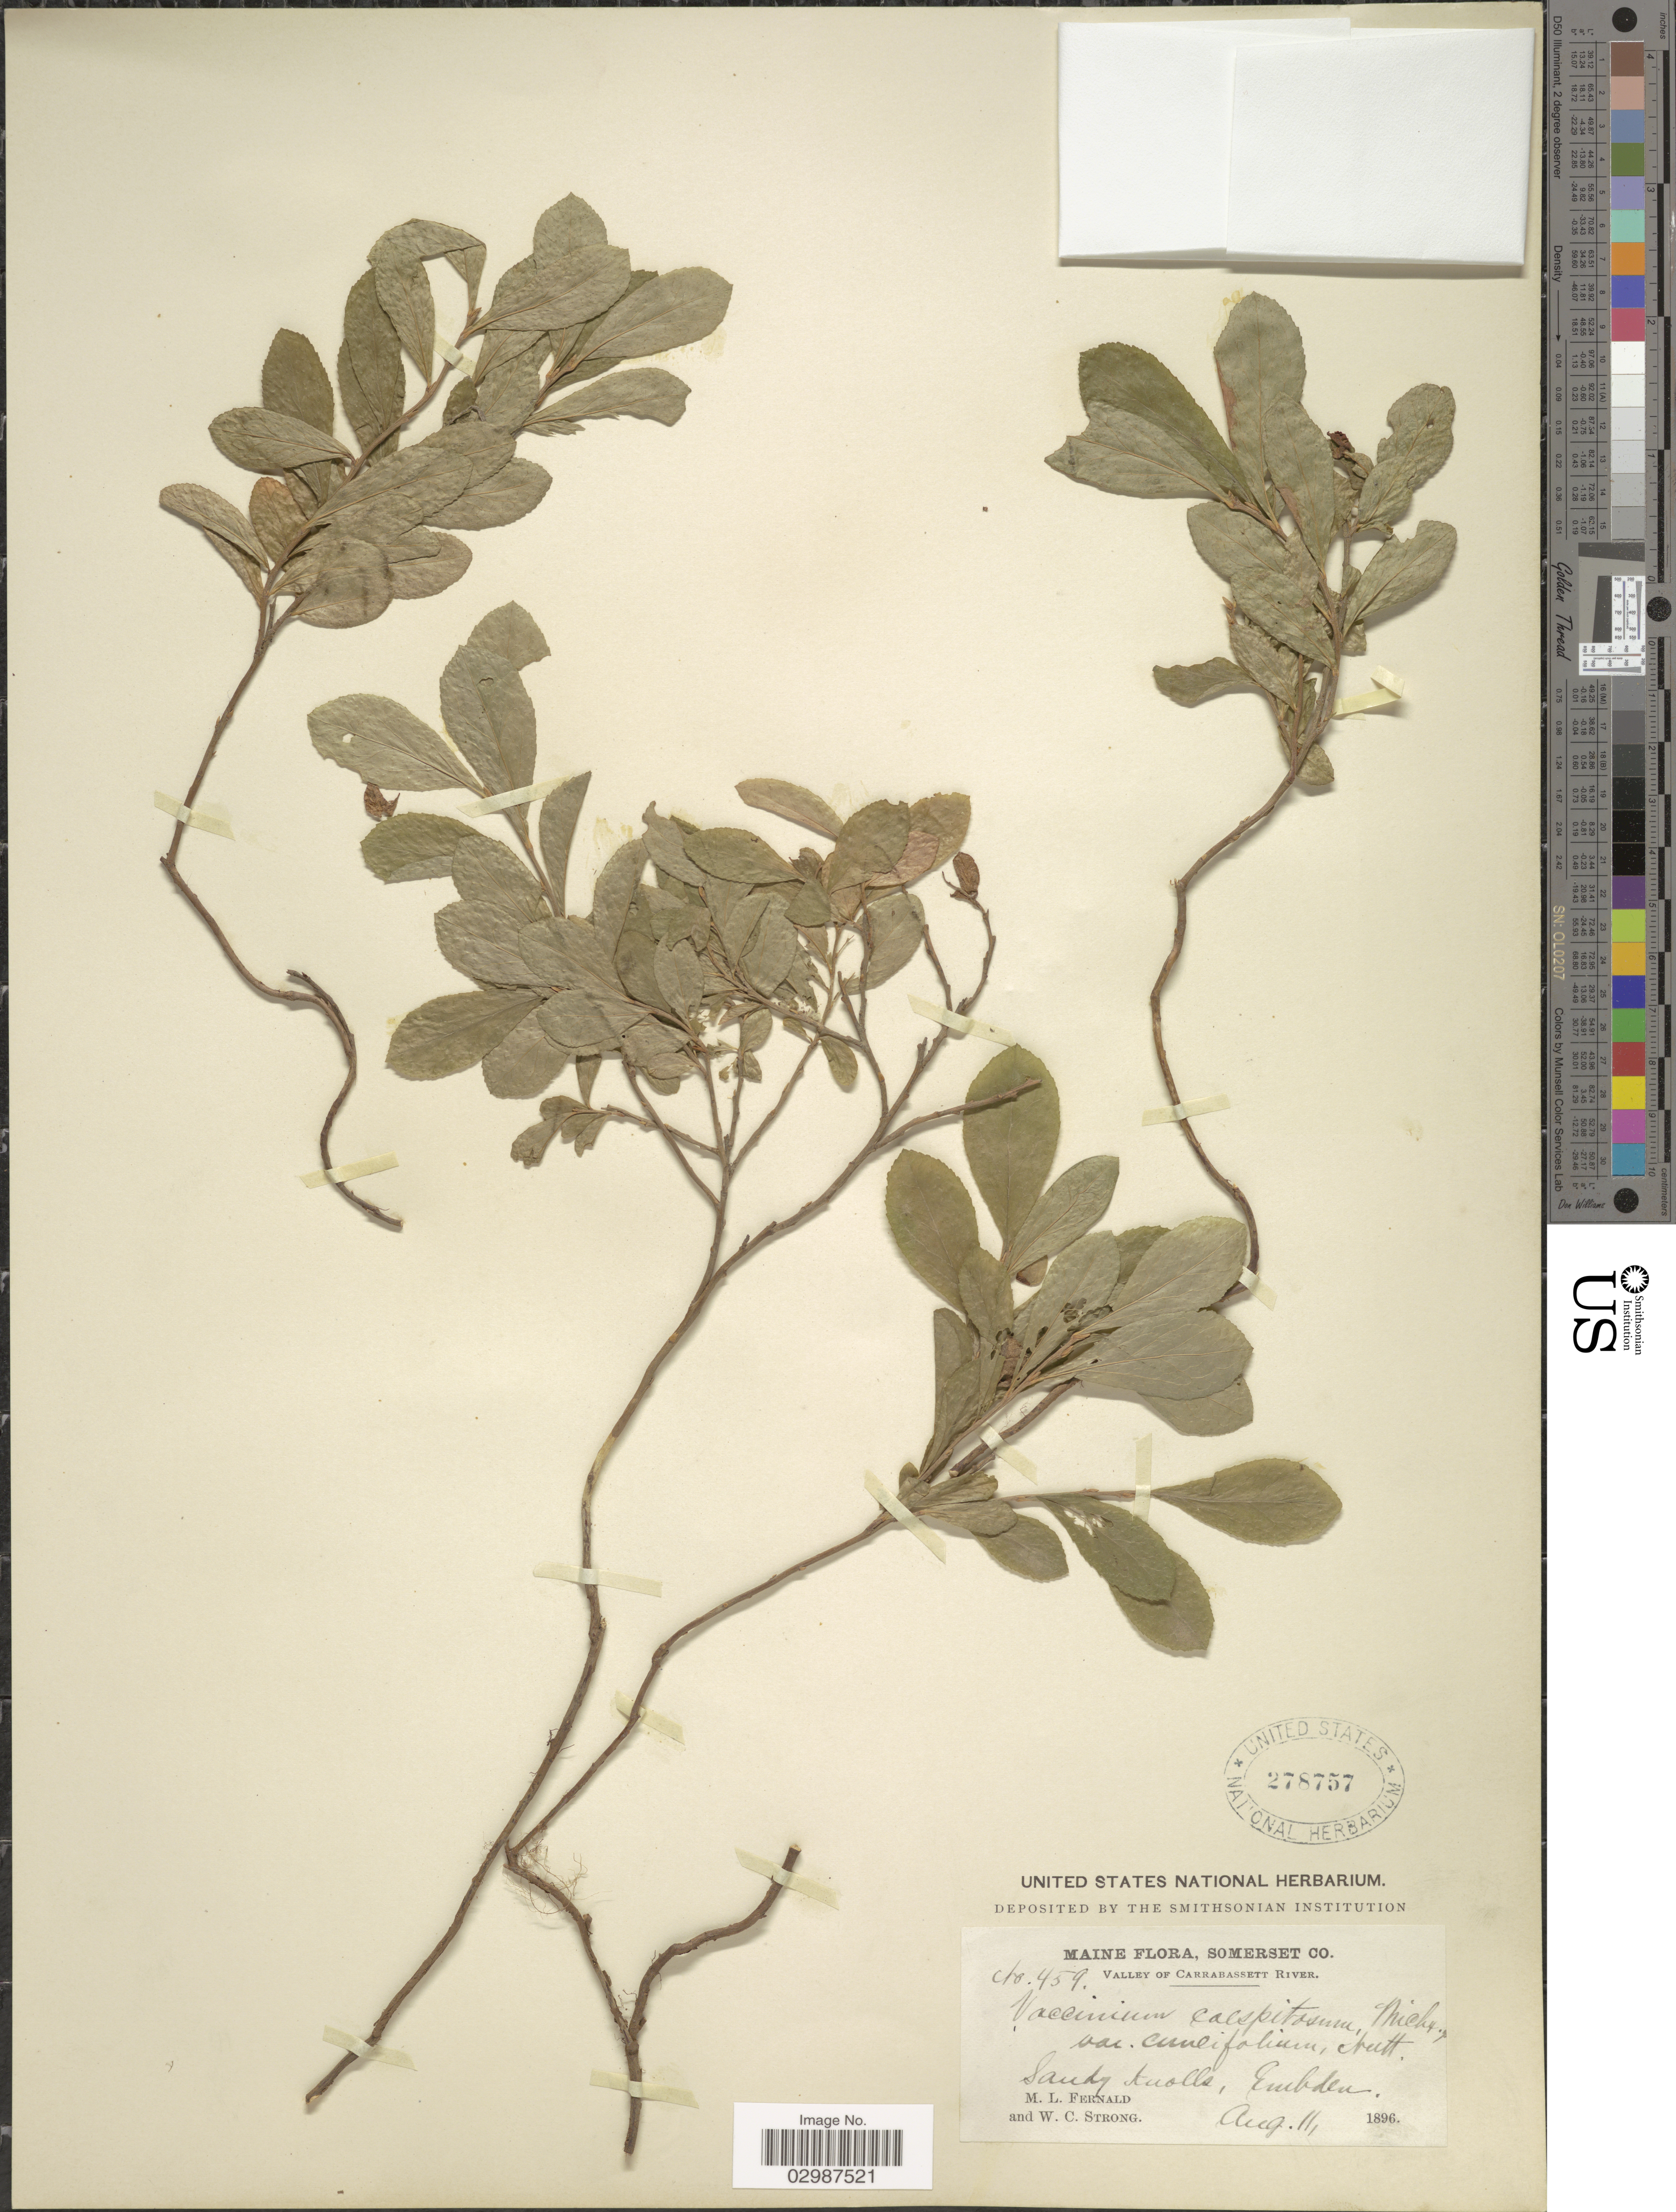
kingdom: Plantae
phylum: Tracheophyta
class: Magnoliopsida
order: Ericales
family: Ericaceae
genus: Vaccinium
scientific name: Vaccinium caespitosum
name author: Michx.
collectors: M. L. Fernald & W. C. Strong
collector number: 459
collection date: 1896-08-11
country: United States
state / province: Maine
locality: Somerset Co. Valley of Carrabassett River. Embden.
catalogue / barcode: US 278757